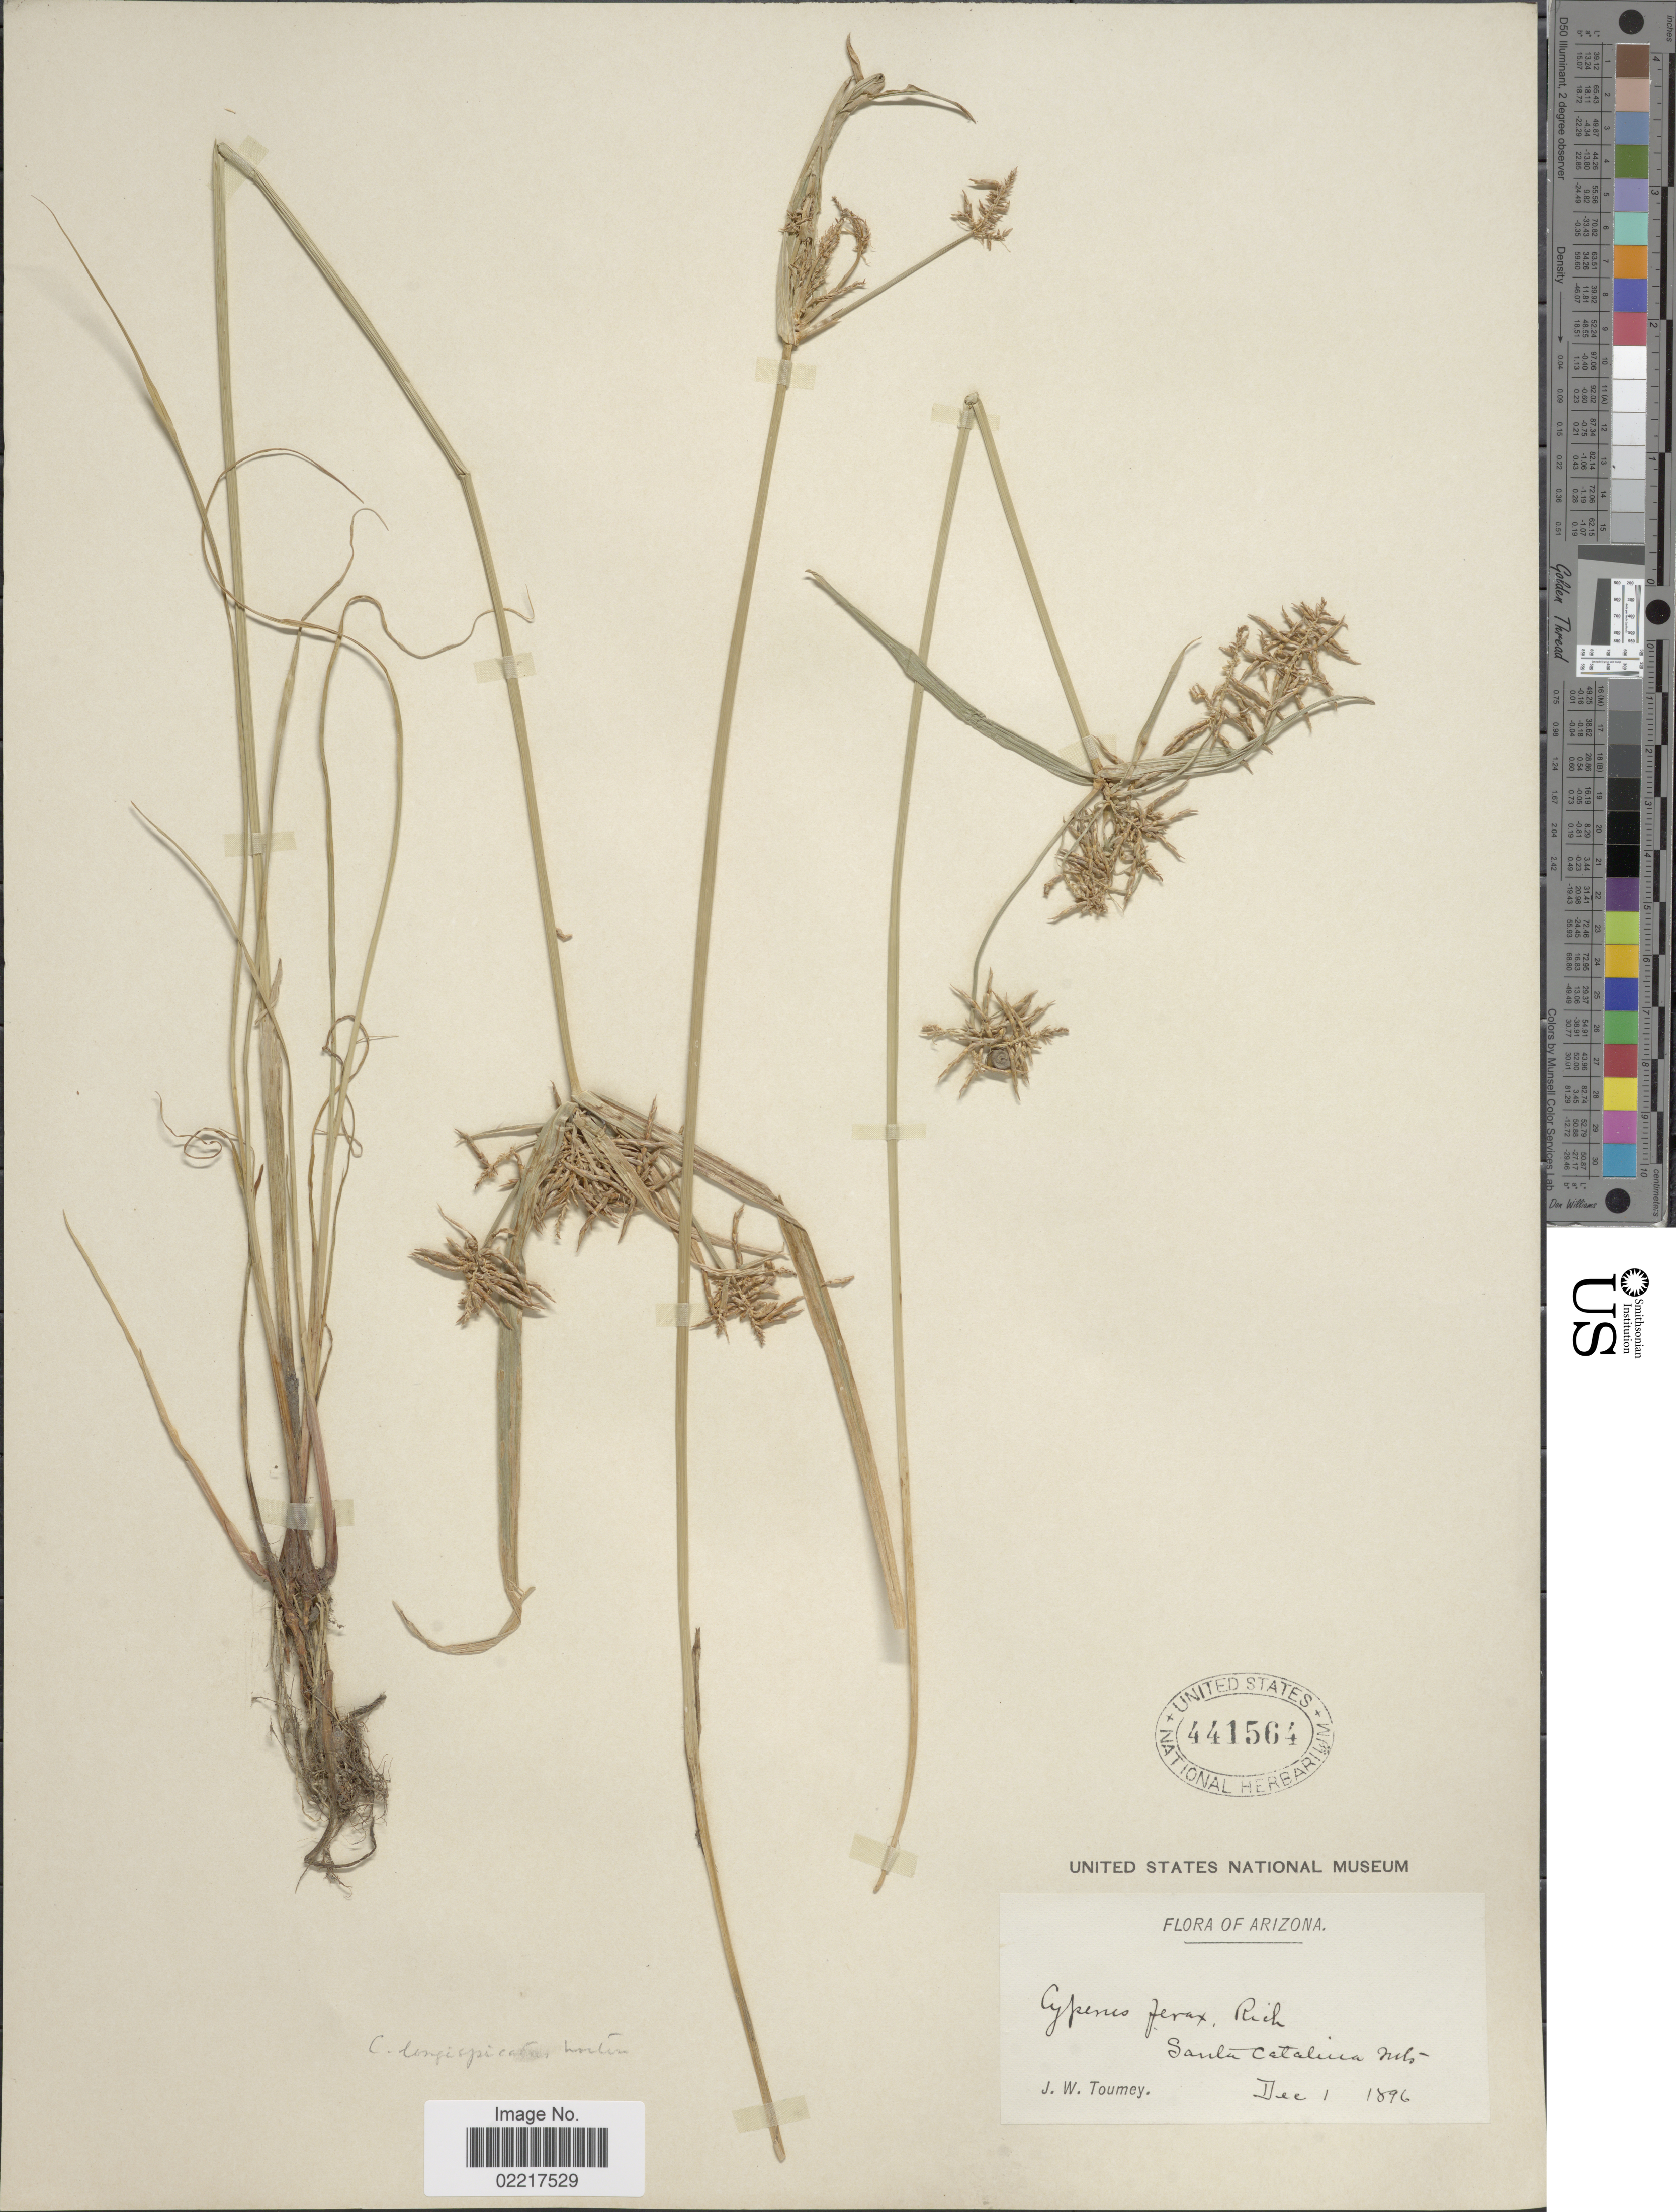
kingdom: Plantae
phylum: Tracheophyta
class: Liliopsida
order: Poales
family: Cyperaceae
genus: Cyperus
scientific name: Cyperus odoratus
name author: L.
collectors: J. W. Toumey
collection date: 1896-12-01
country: United States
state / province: Arizona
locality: Santa Catalina Mts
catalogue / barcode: US 441564